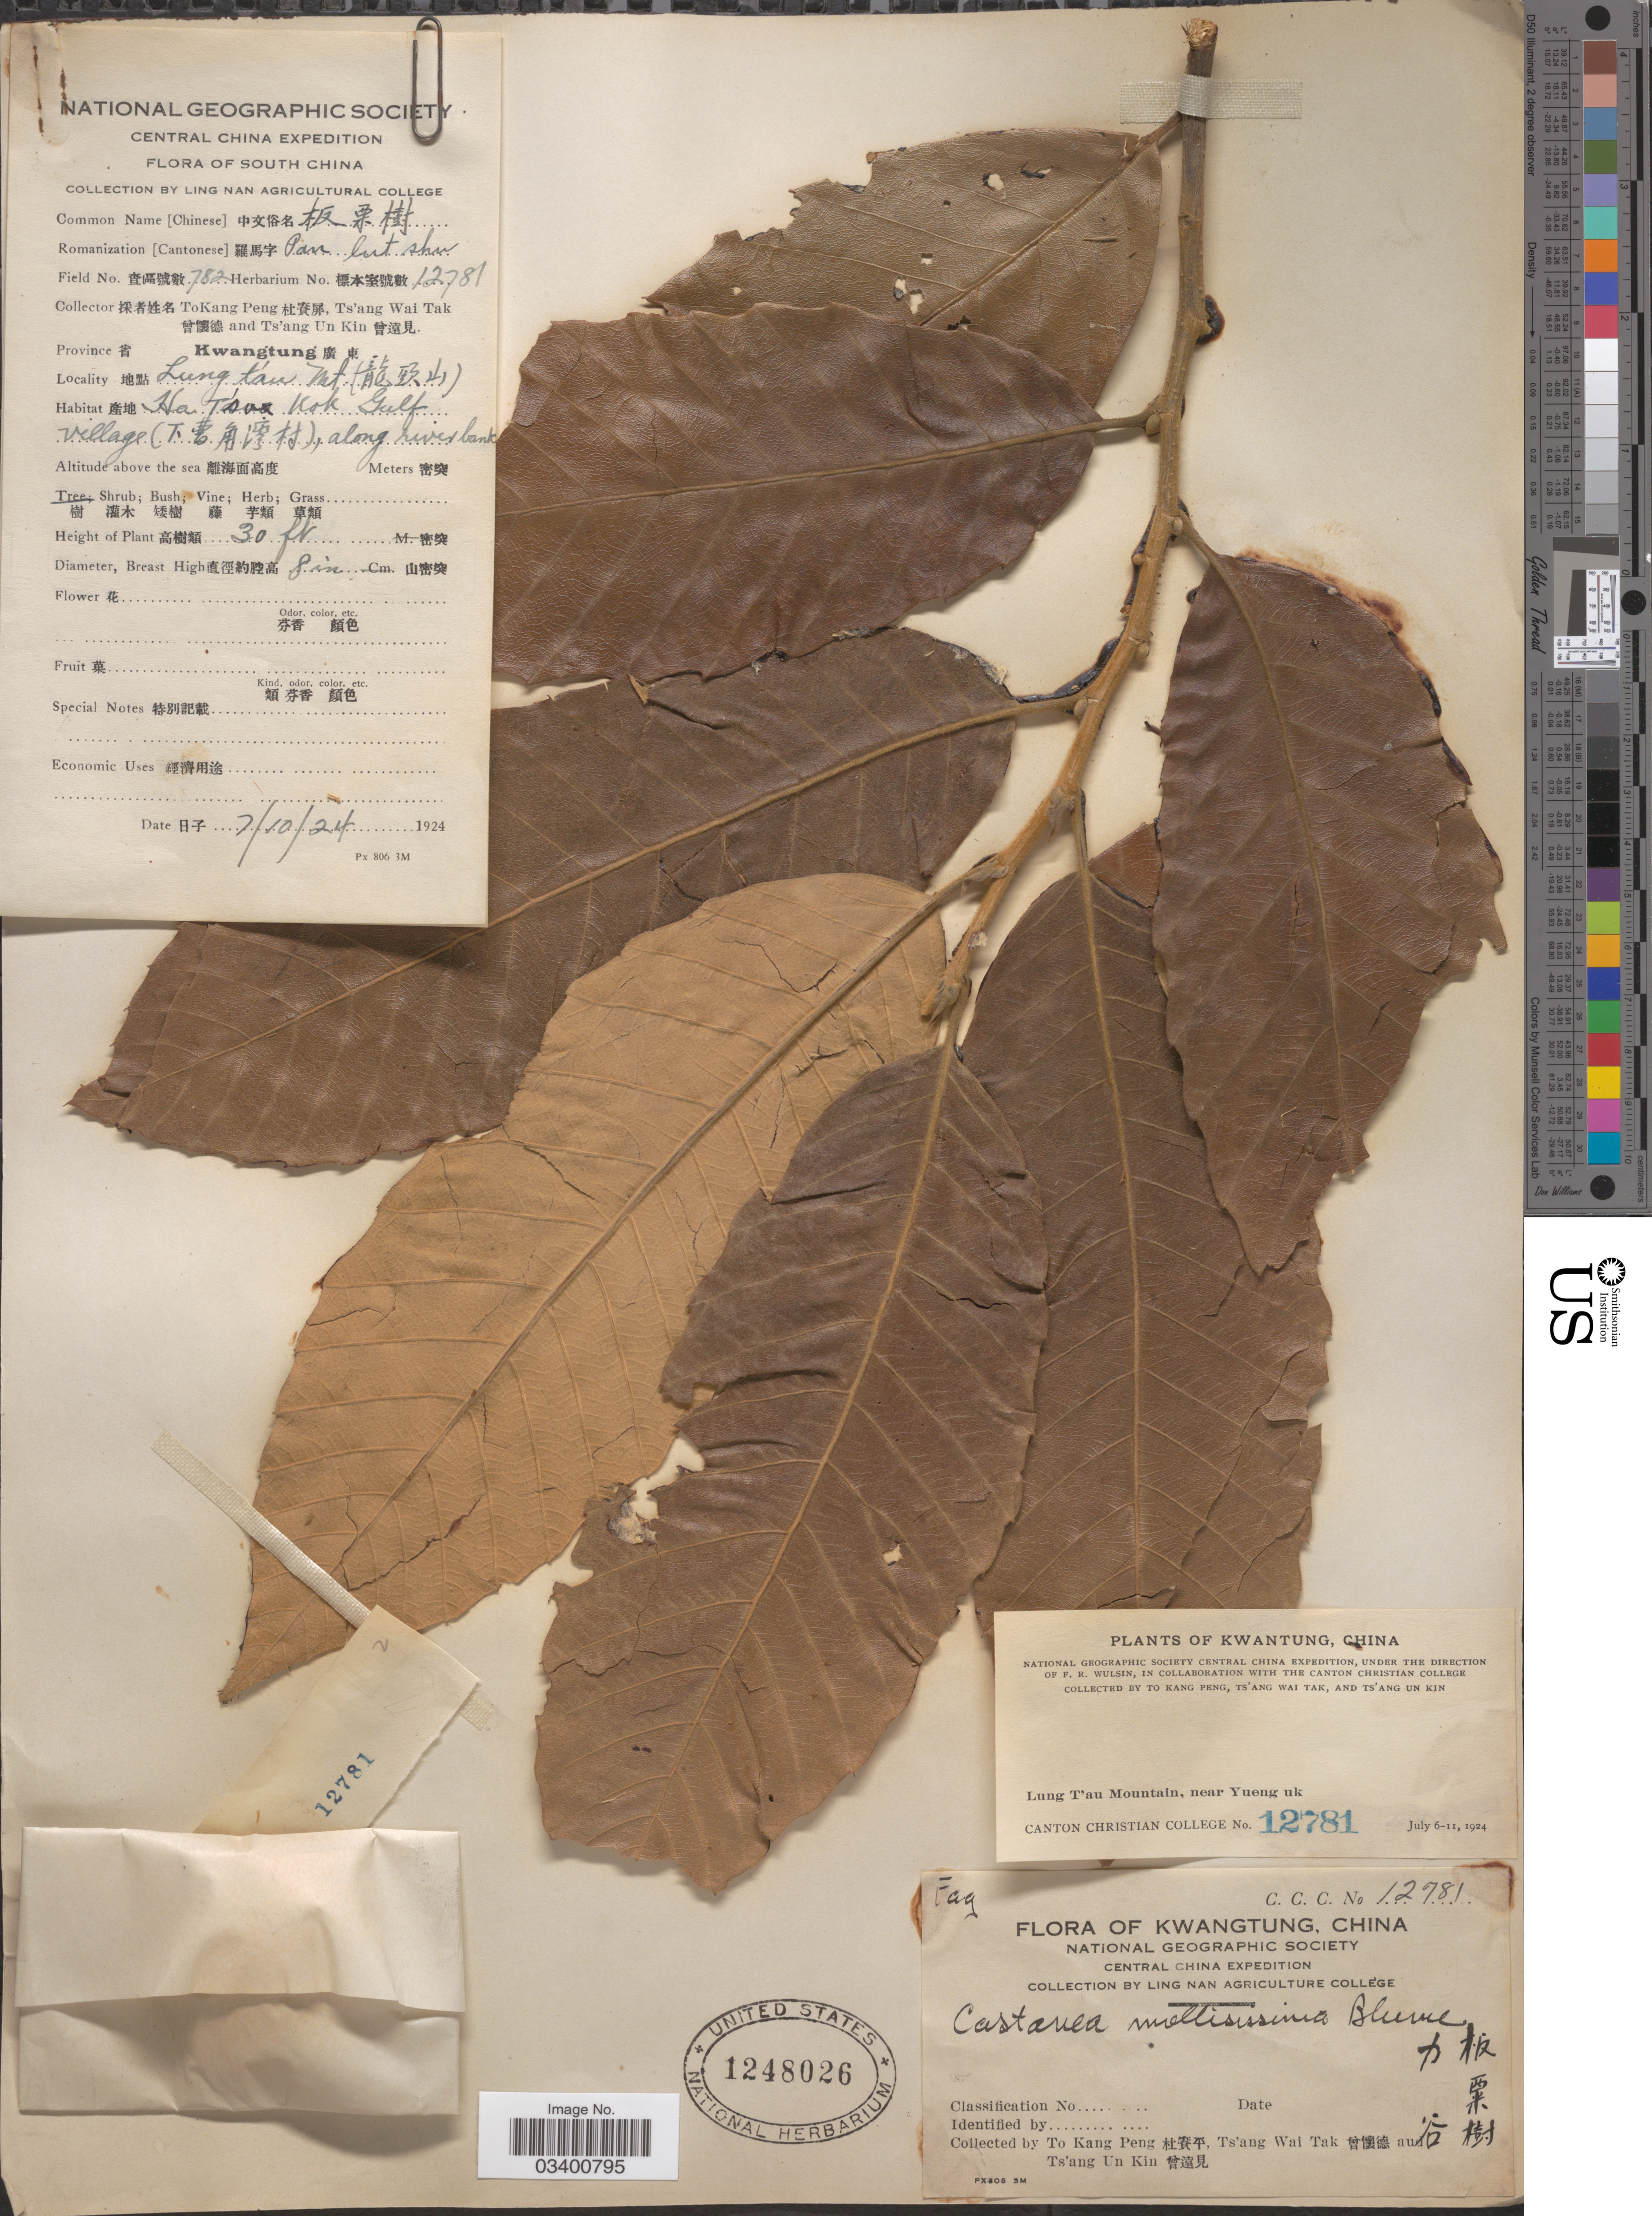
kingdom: Plantae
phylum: Tracheophyta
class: Magnoliopsida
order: Fagales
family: Fagaceae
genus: Castanea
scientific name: Castanea mollissima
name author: Blume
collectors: T. K. Peng, W. T. Tsang & U. K. Tsang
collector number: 782/12781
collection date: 1924-10-07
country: China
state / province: Guangdong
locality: Kwangtung. Central China. Long T'au Mountain (X), Ha tso kok gulf (X), near Yueng uk. Lung t'au Mt (X). Ha T'sao Kok [interpreted] Gulf village (X), along river bank.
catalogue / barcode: US 1248026